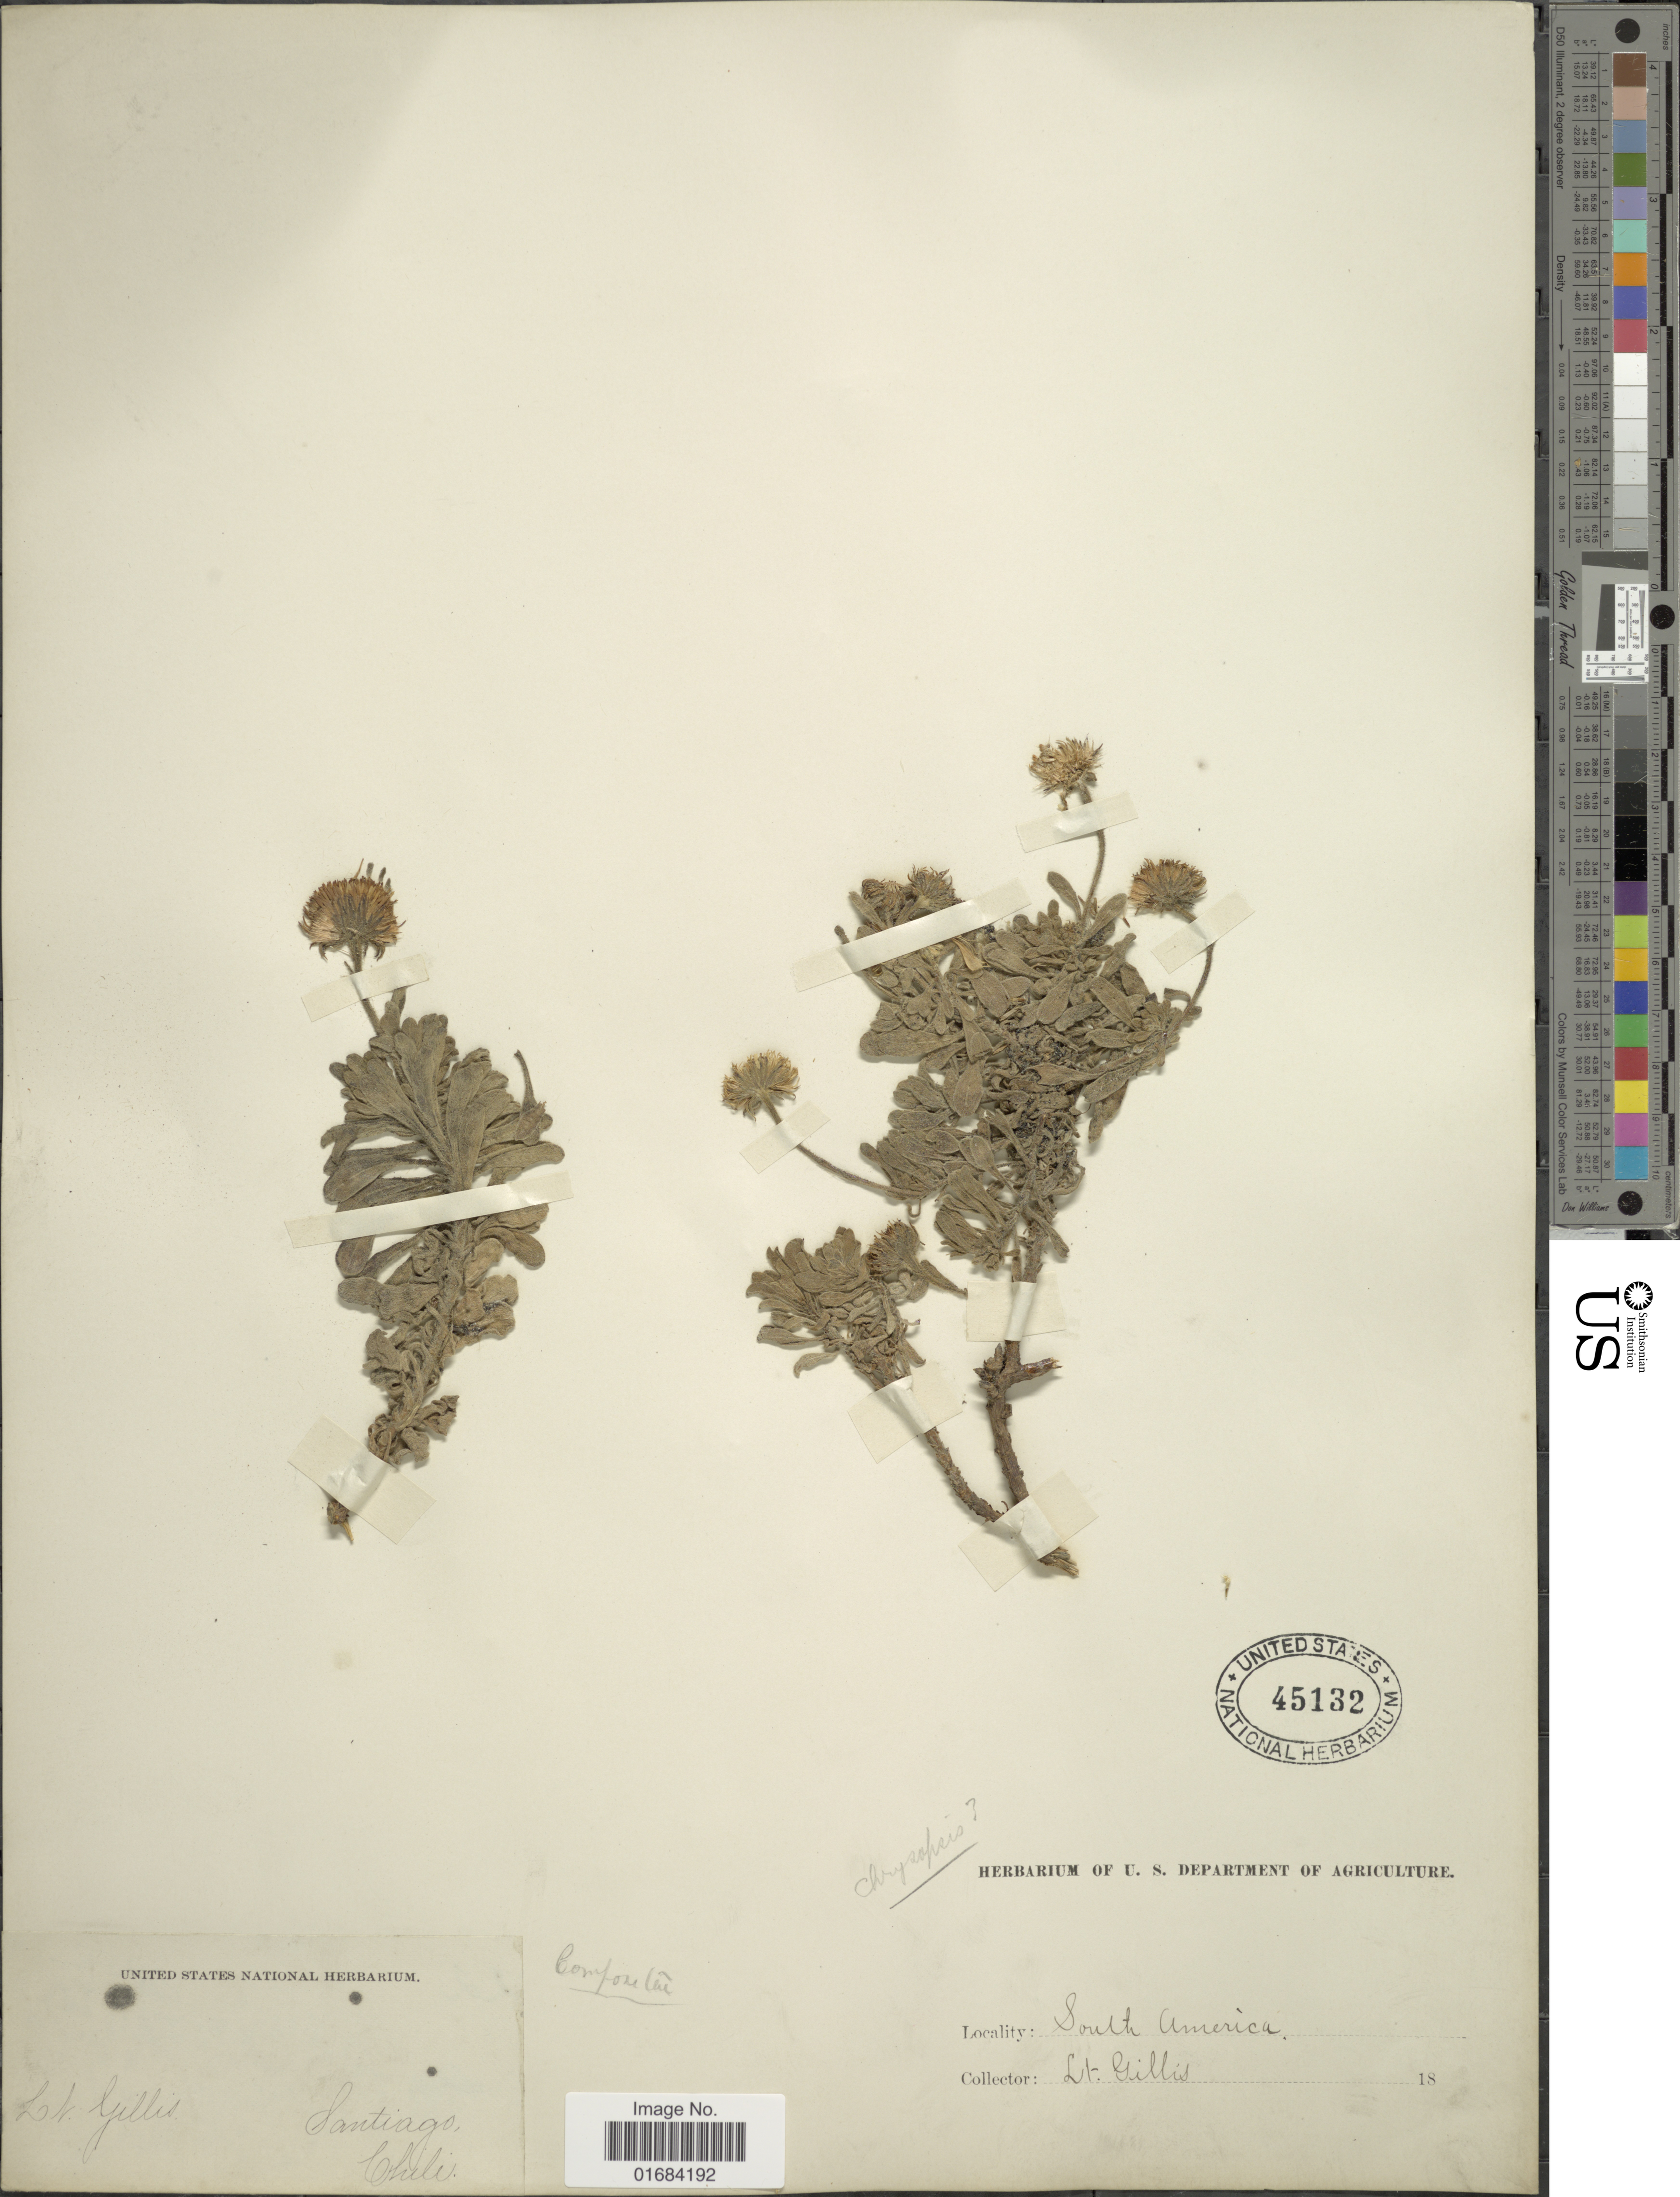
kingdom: Plantae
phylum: Tracheophyta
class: Magnoliopsida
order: Asterales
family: Asteraceae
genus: Hysterionica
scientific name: Hysterionica sp.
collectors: -. Gillis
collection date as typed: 18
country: Chile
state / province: Región Metropolitana (RM)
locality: South America, Santiago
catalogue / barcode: US 45132